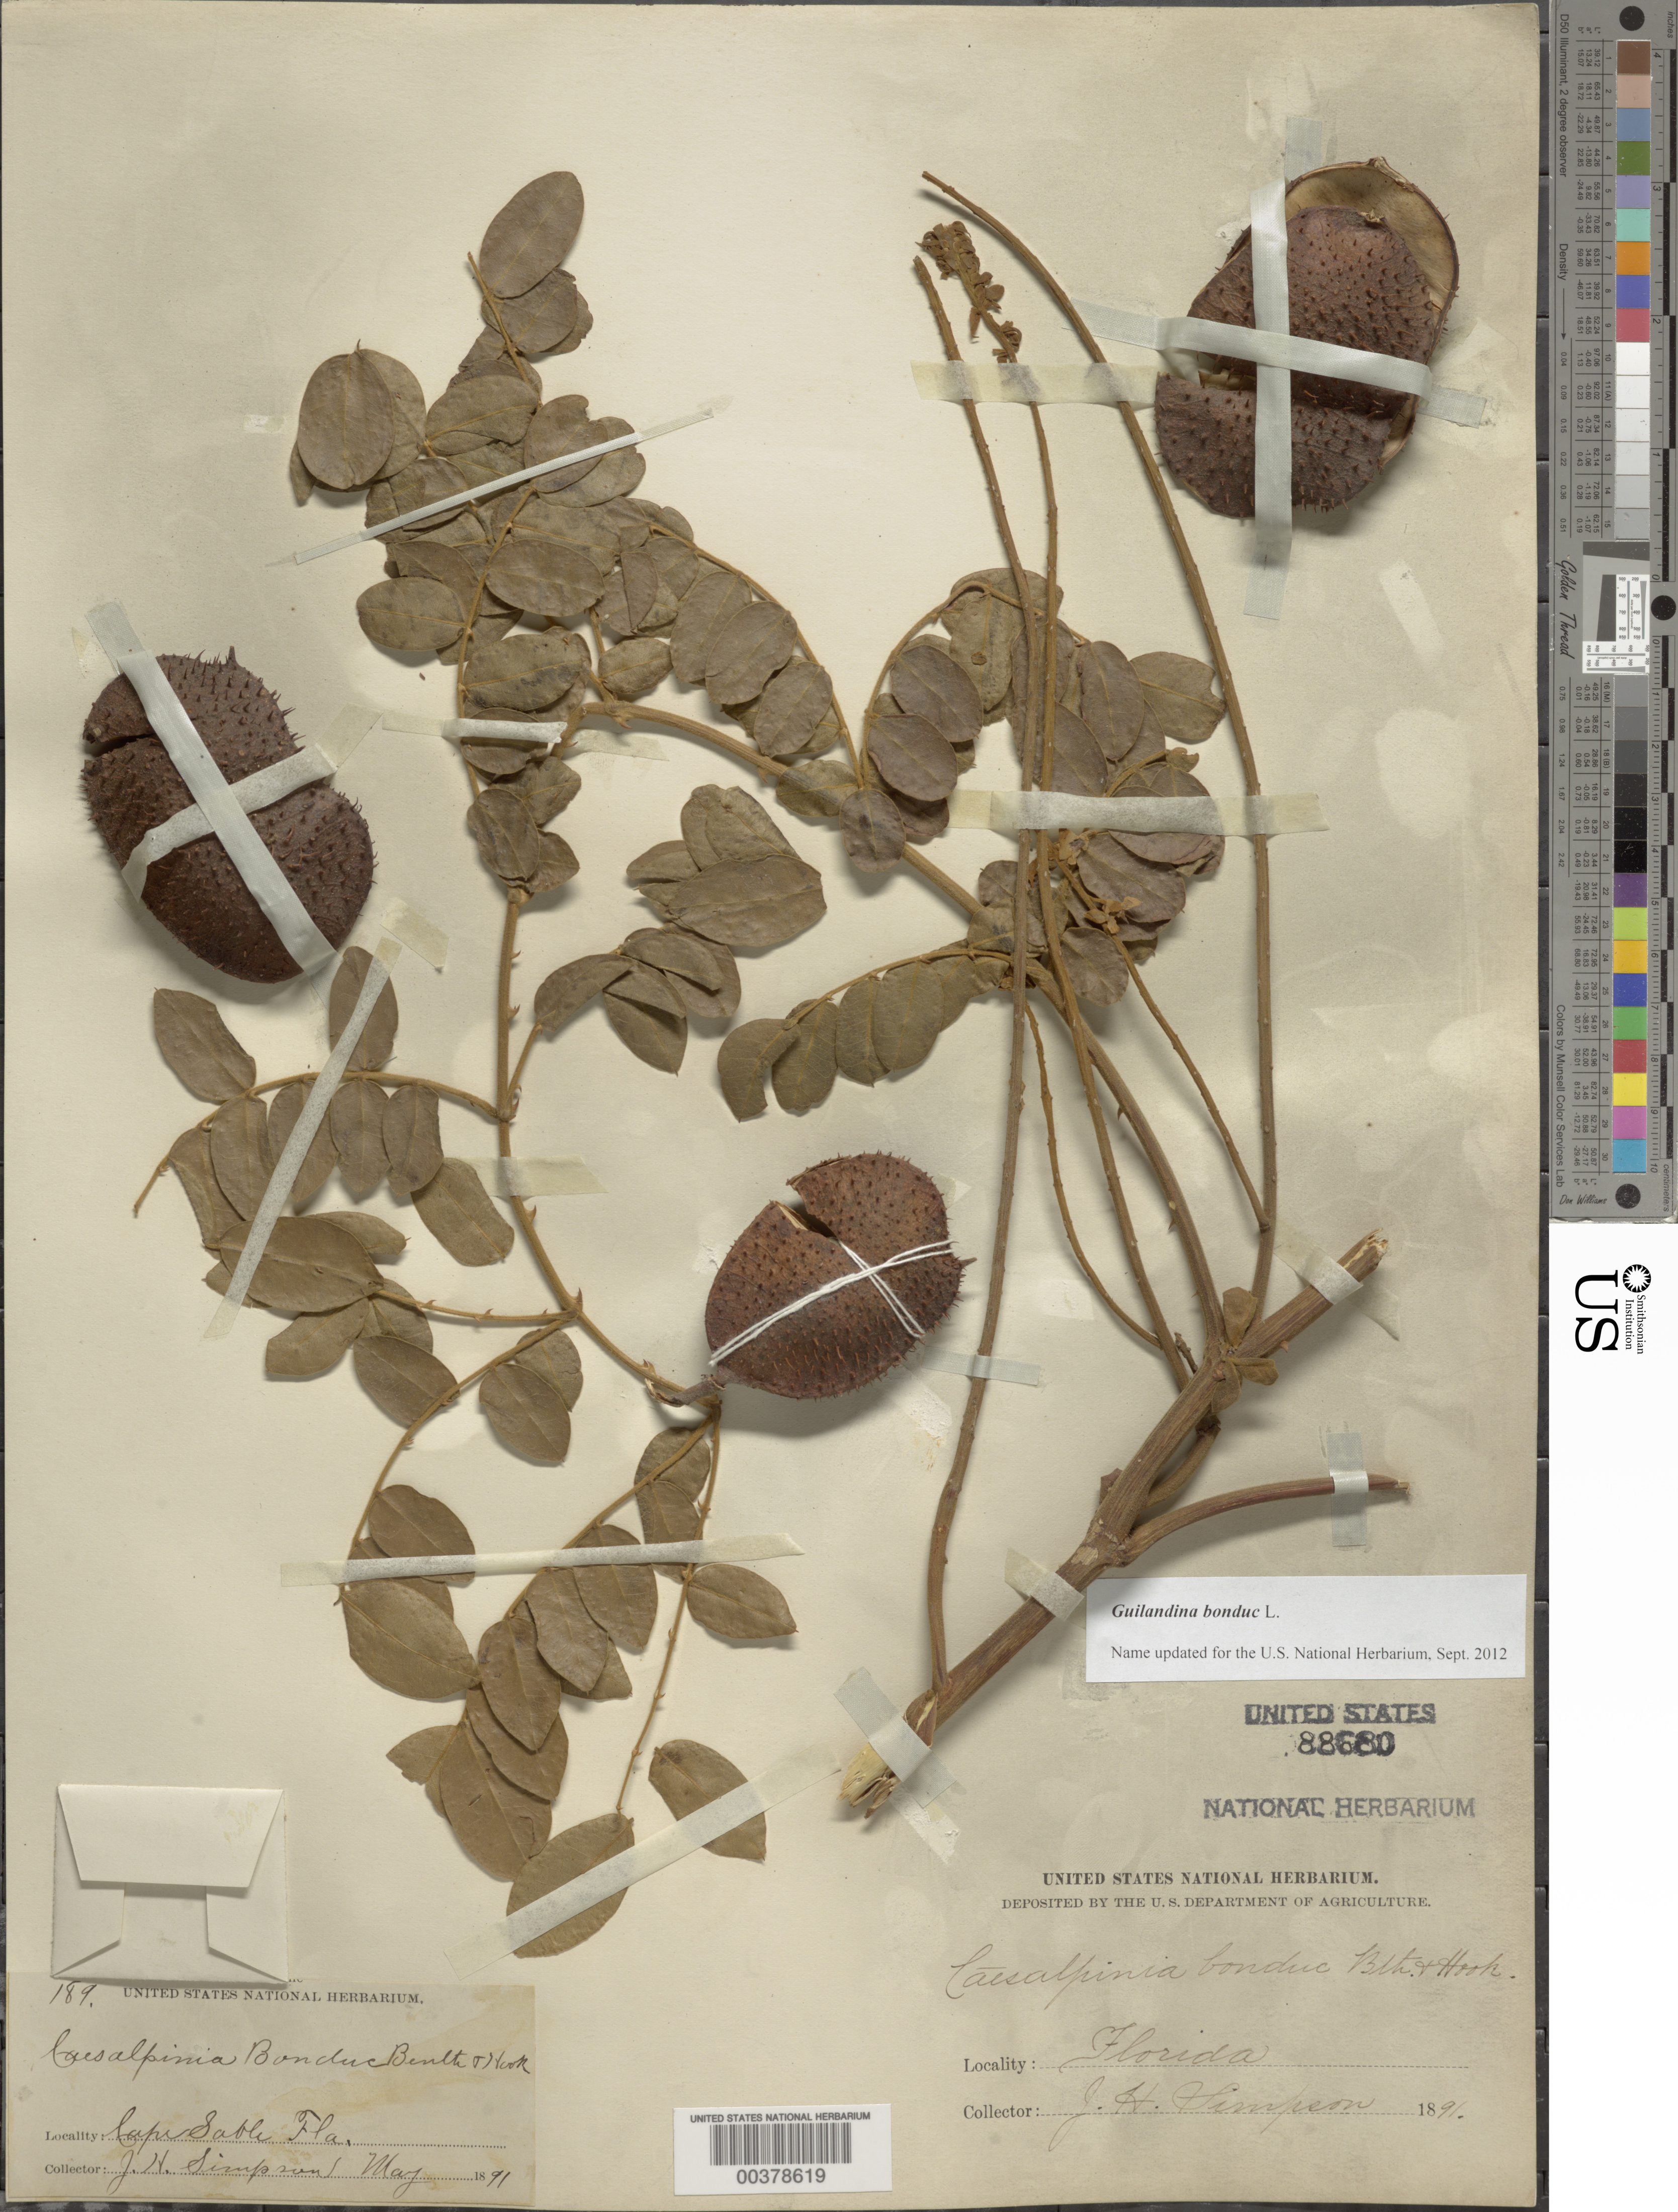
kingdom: Plantae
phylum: Tracheophyta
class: Magnoliopsida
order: Fabales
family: Fabaceae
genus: Guilandina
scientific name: Guilandina bonduc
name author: L.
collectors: J. H. Simpson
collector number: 189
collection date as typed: May 1891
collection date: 1891-05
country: United States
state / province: Florida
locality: Cape sable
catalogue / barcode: US 88680